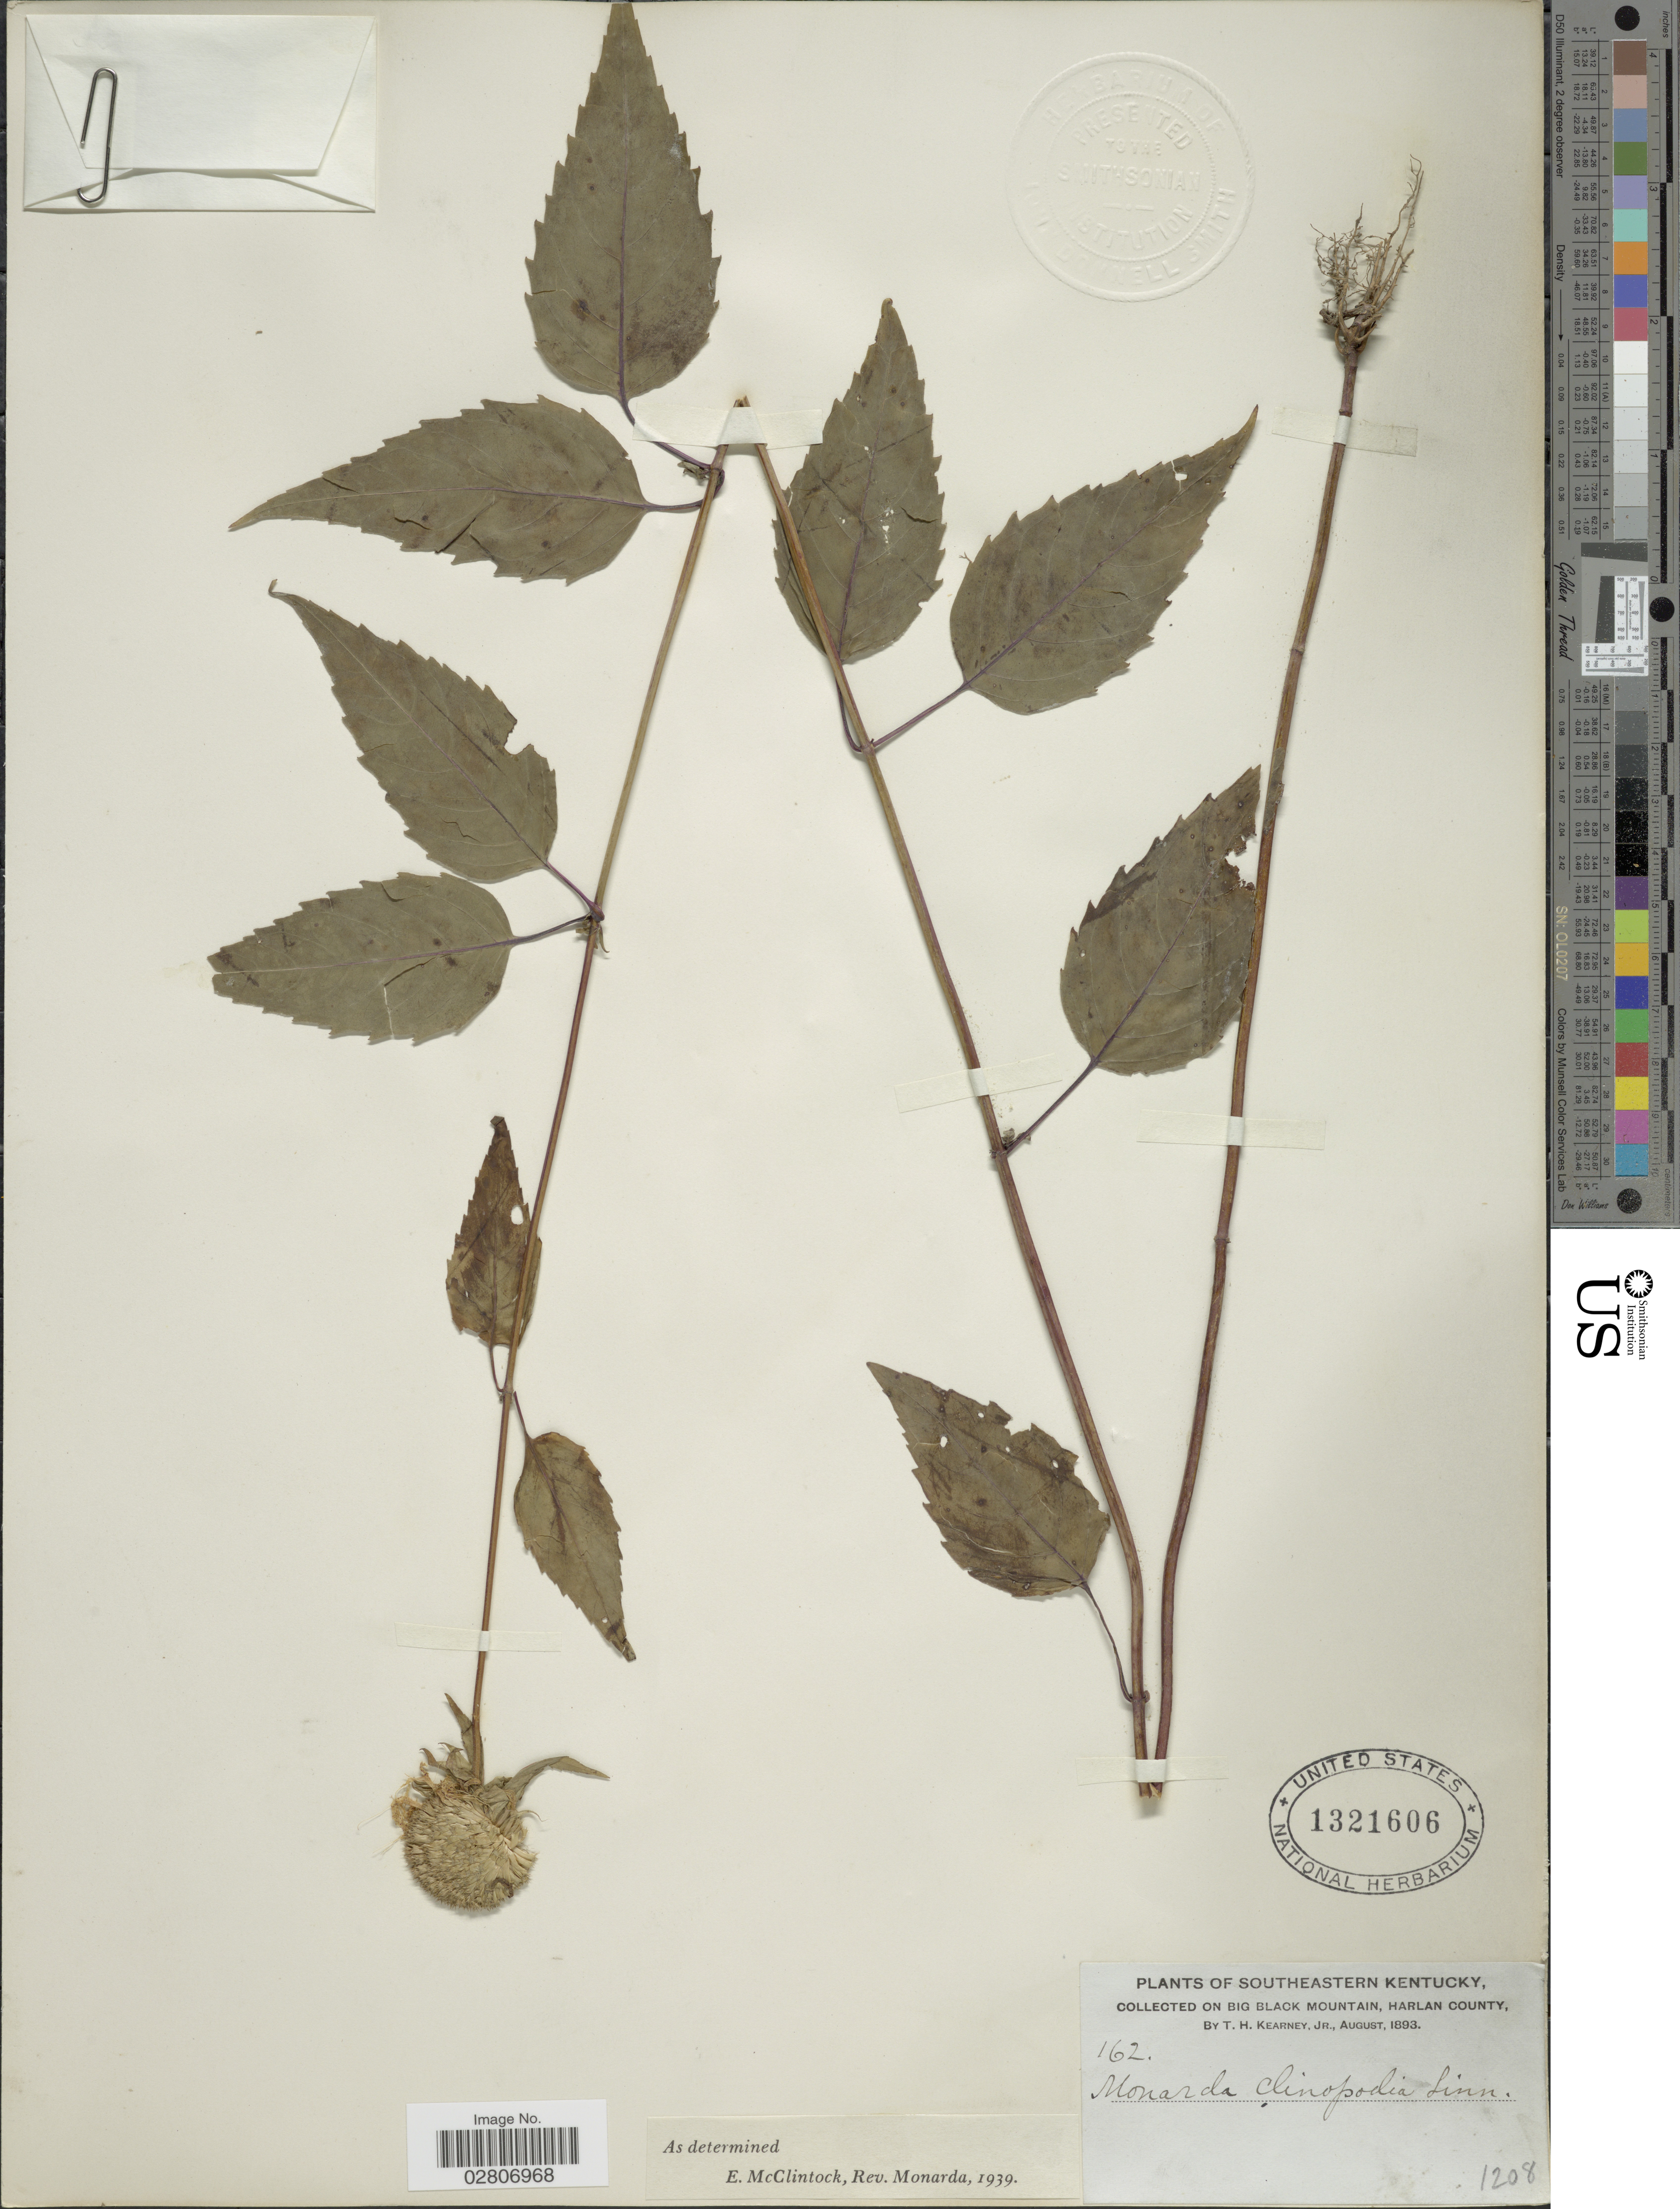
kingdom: Plantae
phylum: Tracheophyta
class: Magnoliopsida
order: Lamiales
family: Lamiaceae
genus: Monarda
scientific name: Monarda clinopodia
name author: L.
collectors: T. H. Kearney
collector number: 162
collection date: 1893-08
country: United States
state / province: Kentucky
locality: Southeastern Kentucky. On Big Black Mountain, Harlan County.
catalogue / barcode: US 1321606